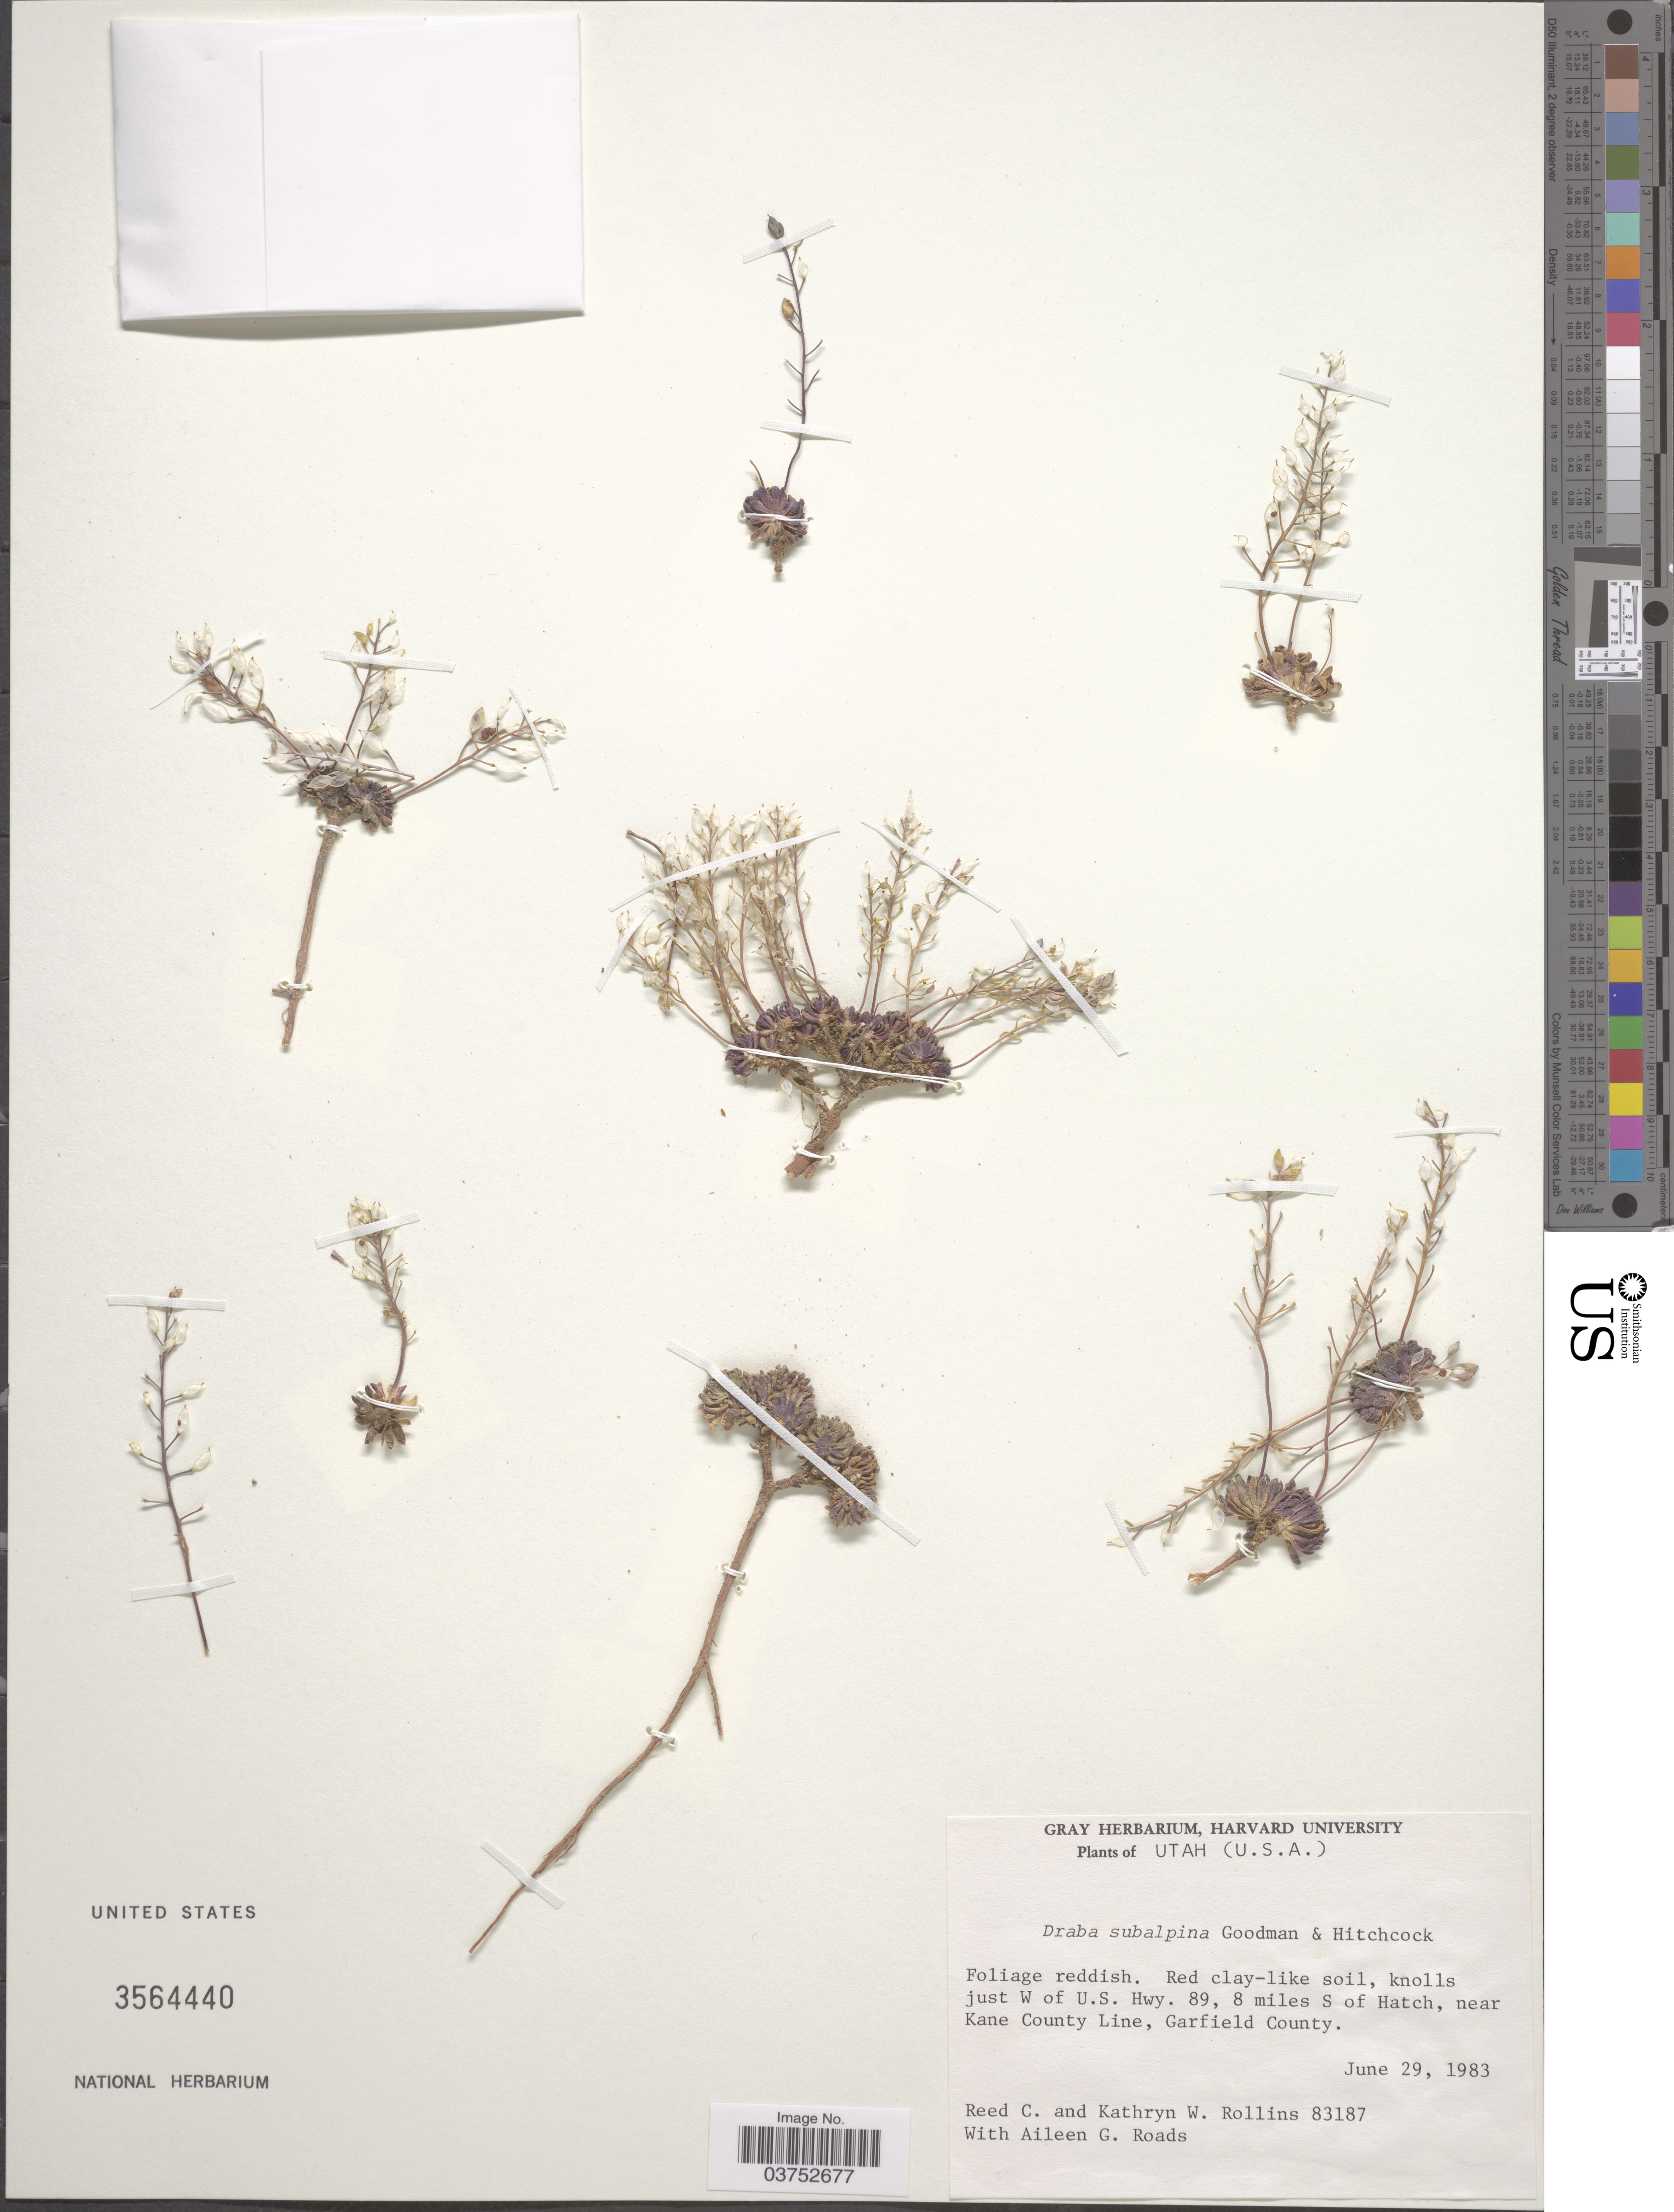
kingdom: Plantae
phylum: Tracheophyta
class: Magnoliopsida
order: Brassicales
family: Brassicaceae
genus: Draba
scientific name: Draba subalpina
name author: Goodman & C.L. Hitchc.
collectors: R. C. Rollins, K. W. Rollins & A. Roads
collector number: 83187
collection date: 1983-06-29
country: United States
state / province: Utah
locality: Just W of U.S. Hwy. 89, 8 miles S of Hatch, near Kane County Line, Garfield County.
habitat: red-clay like soil, knolls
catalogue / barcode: US 3564440